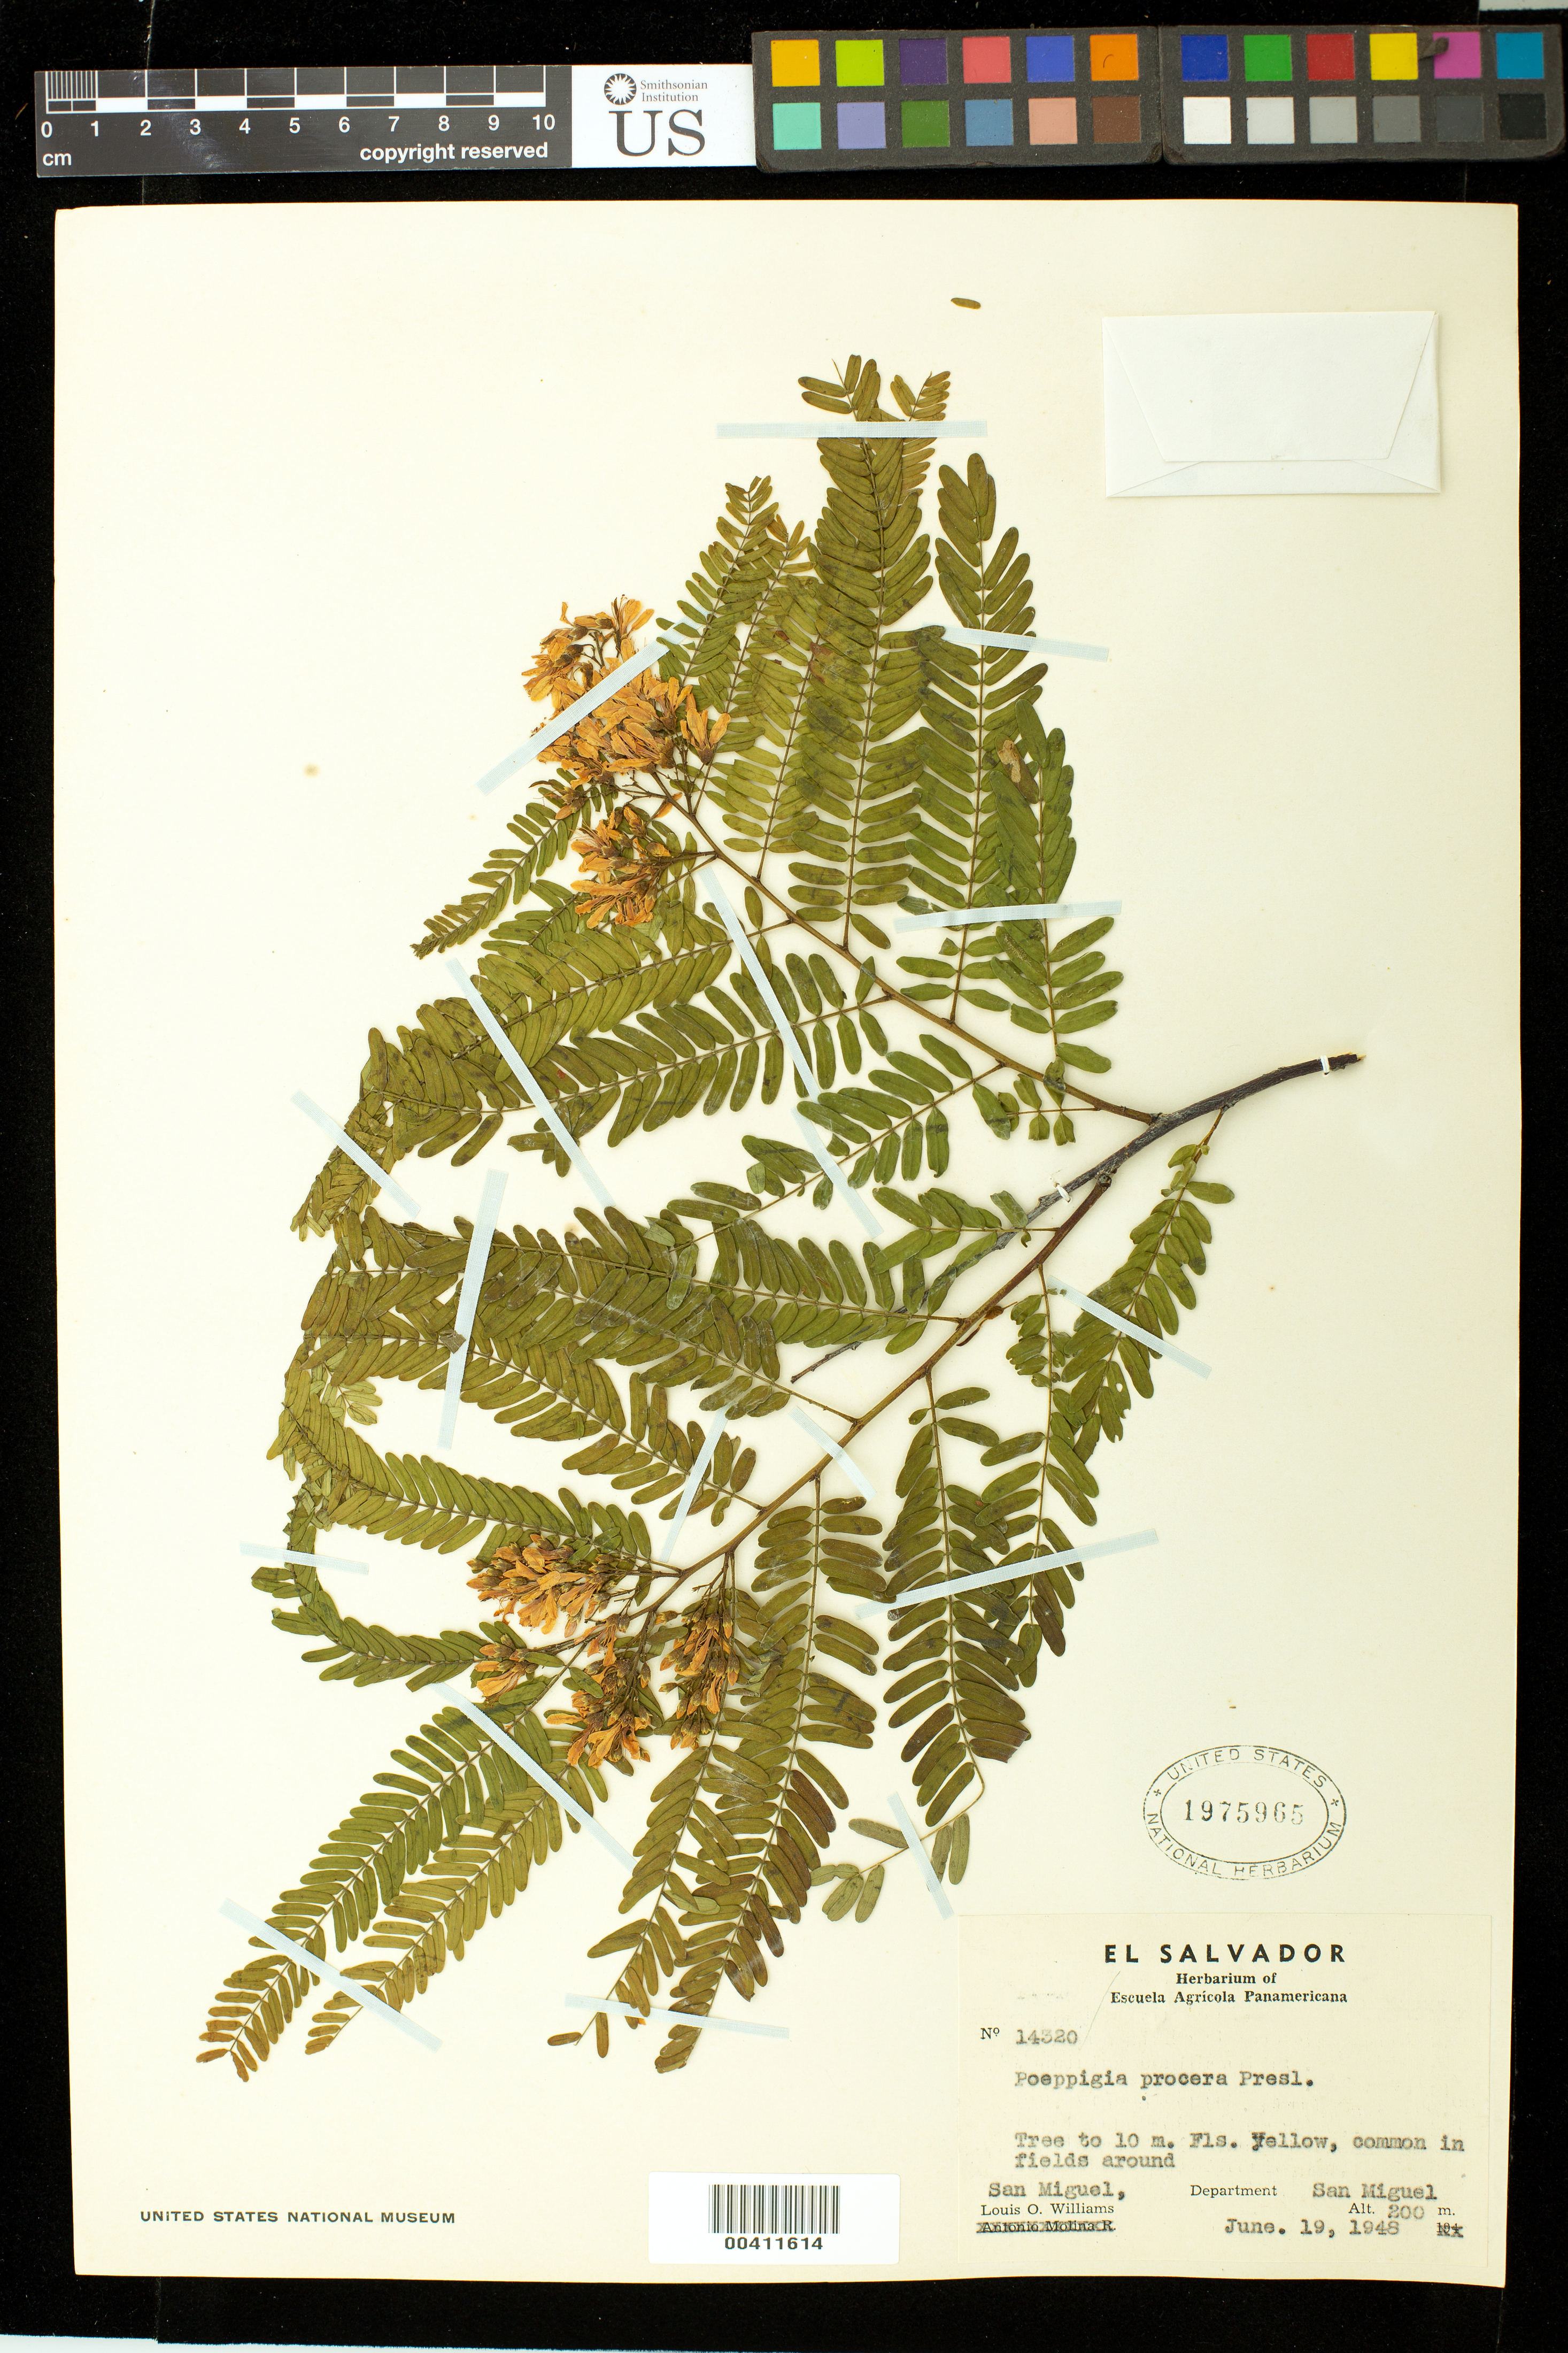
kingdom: Plantae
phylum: Tracheophyta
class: Magnoliopsida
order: Fabales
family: Fabaceae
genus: Poeppigia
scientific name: Poeppigia procera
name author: C. Presl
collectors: L. O. Williams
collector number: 14320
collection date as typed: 19 Jun 1948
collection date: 1948-06-19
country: El Salvador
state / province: San Miguel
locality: San miguel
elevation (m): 200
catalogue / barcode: US 1975965